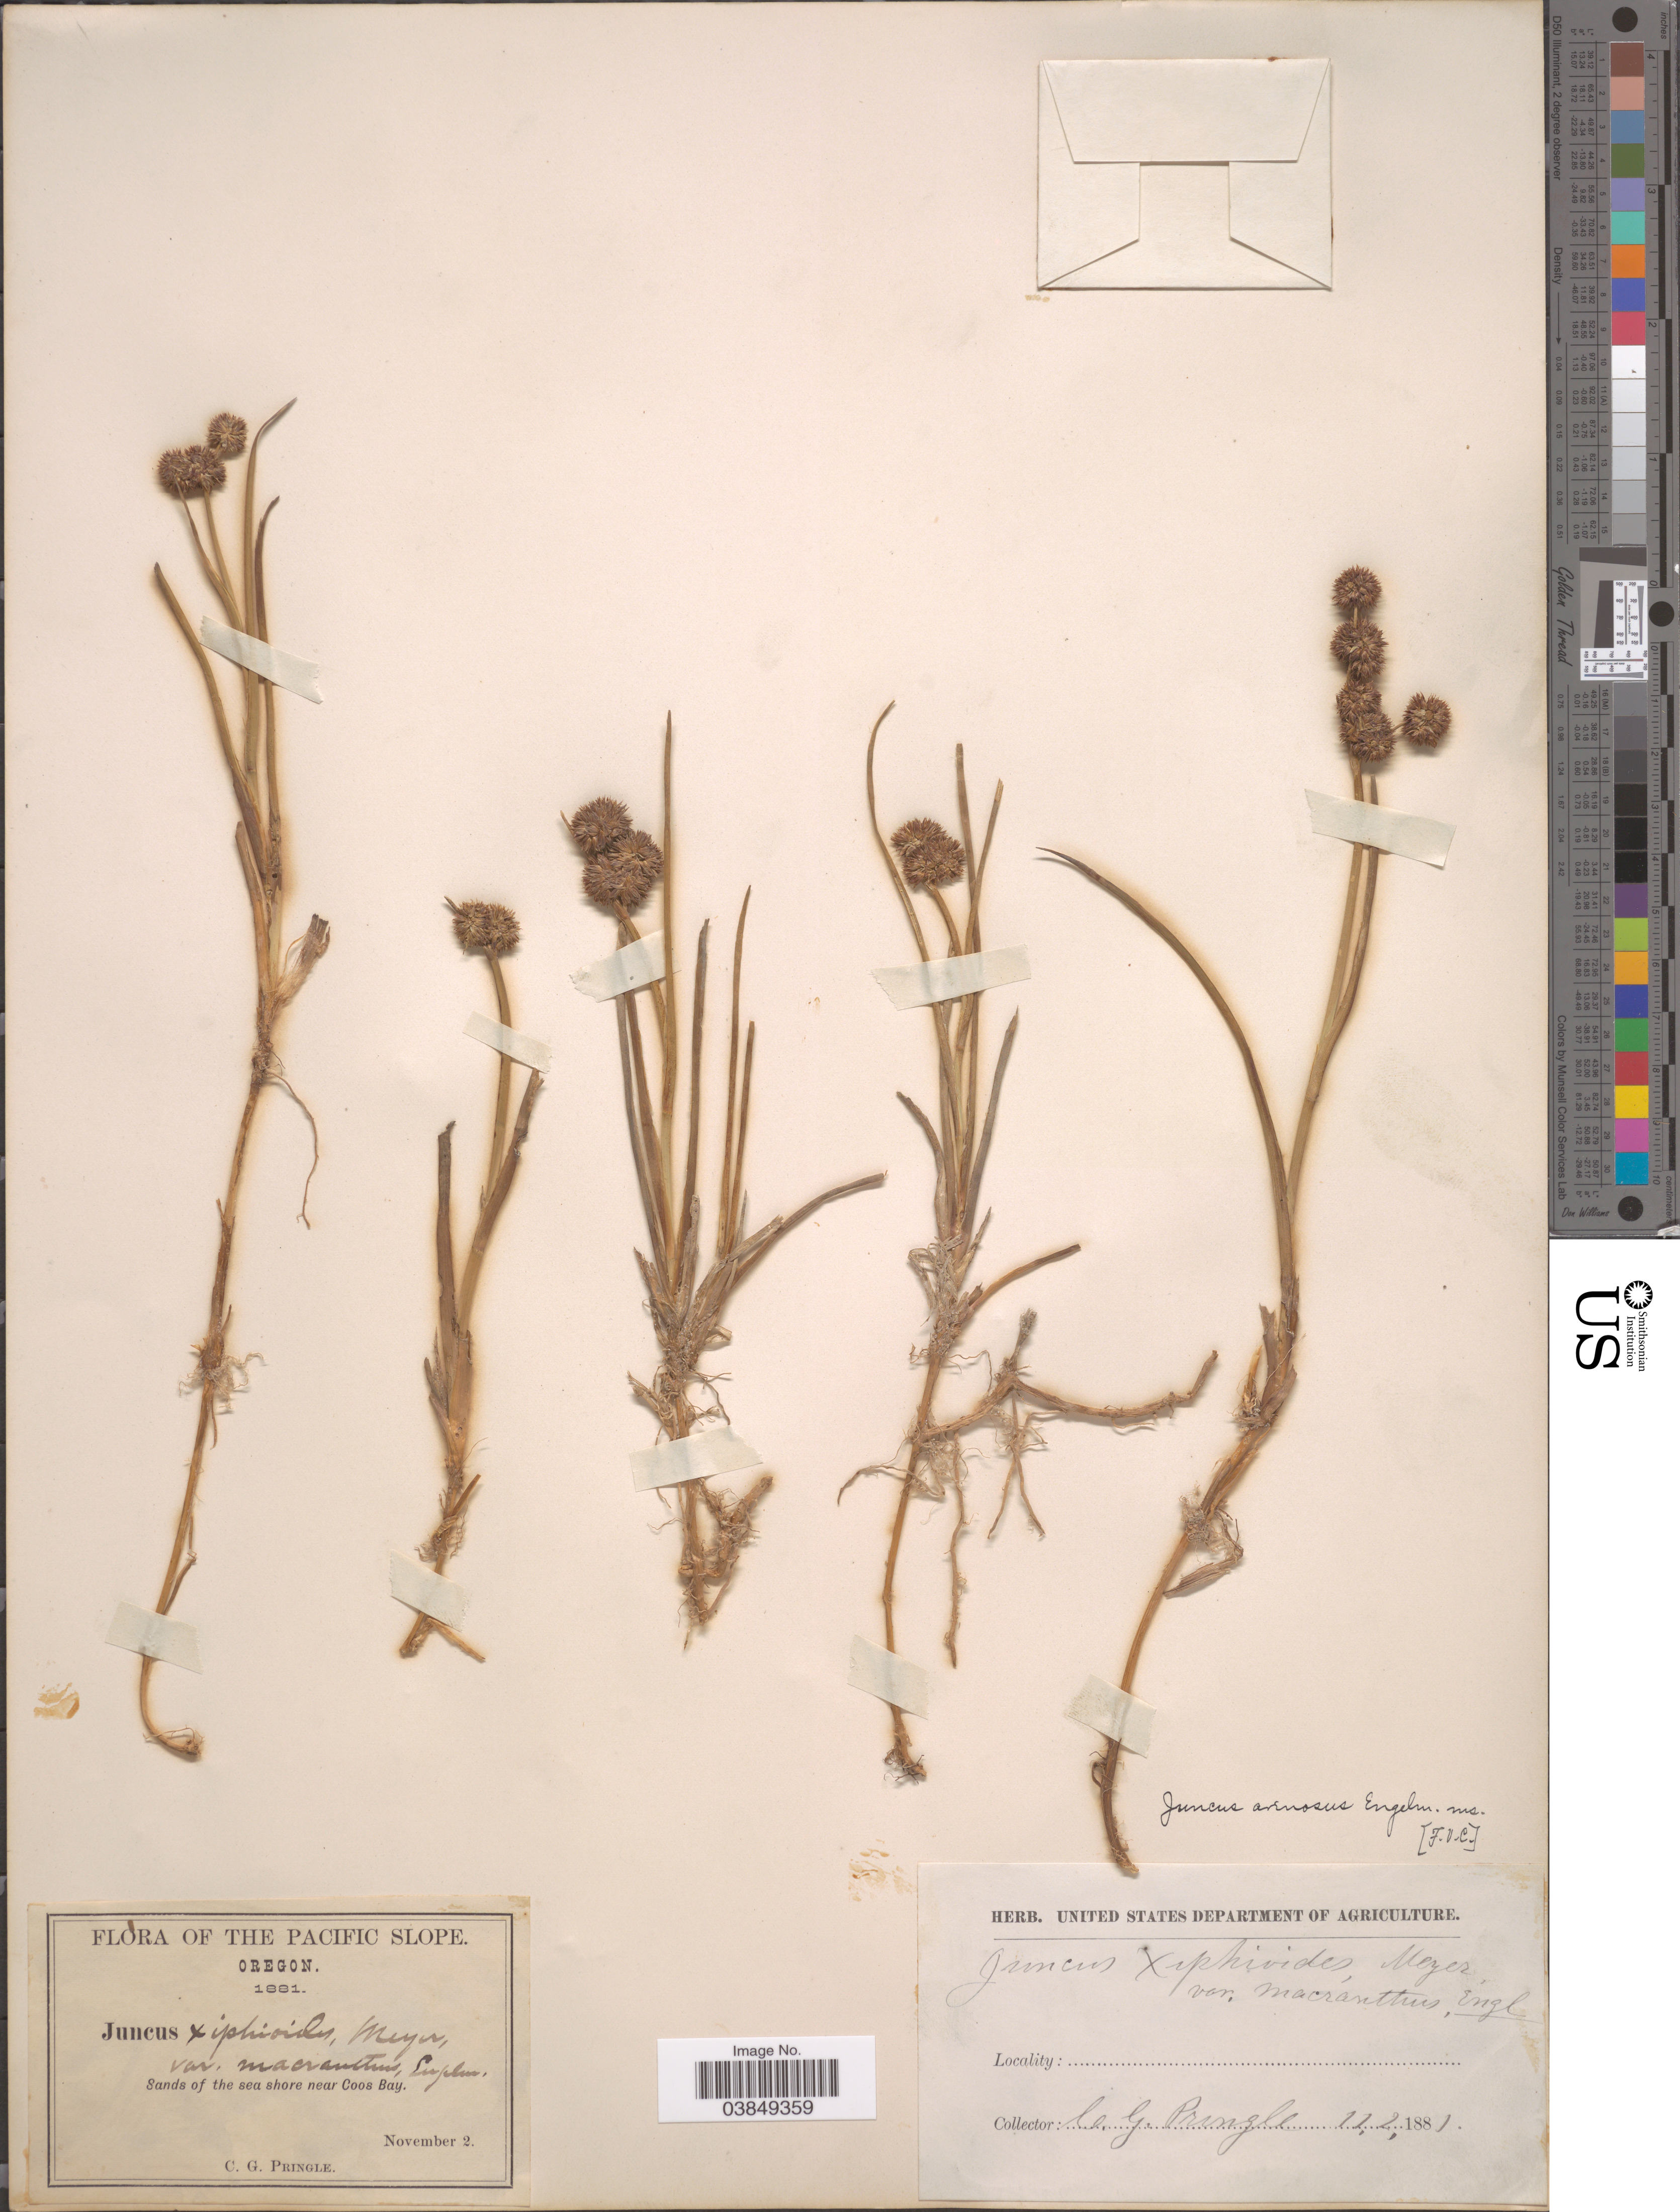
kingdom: Plantae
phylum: Tracheophyta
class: Liliopsida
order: Poales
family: Juncaceae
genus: Juncus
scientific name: Juncus ensifolius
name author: Wikstr.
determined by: Strong, Mark T., (BOT), Smithsonian Institution - National Museum of Natural History (UNITED STATES)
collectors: C. G. Pringle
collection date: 1881-11-02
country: United States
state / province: Oregon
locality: Pacific Slope. Sands of the sea shore near Coos Bay.